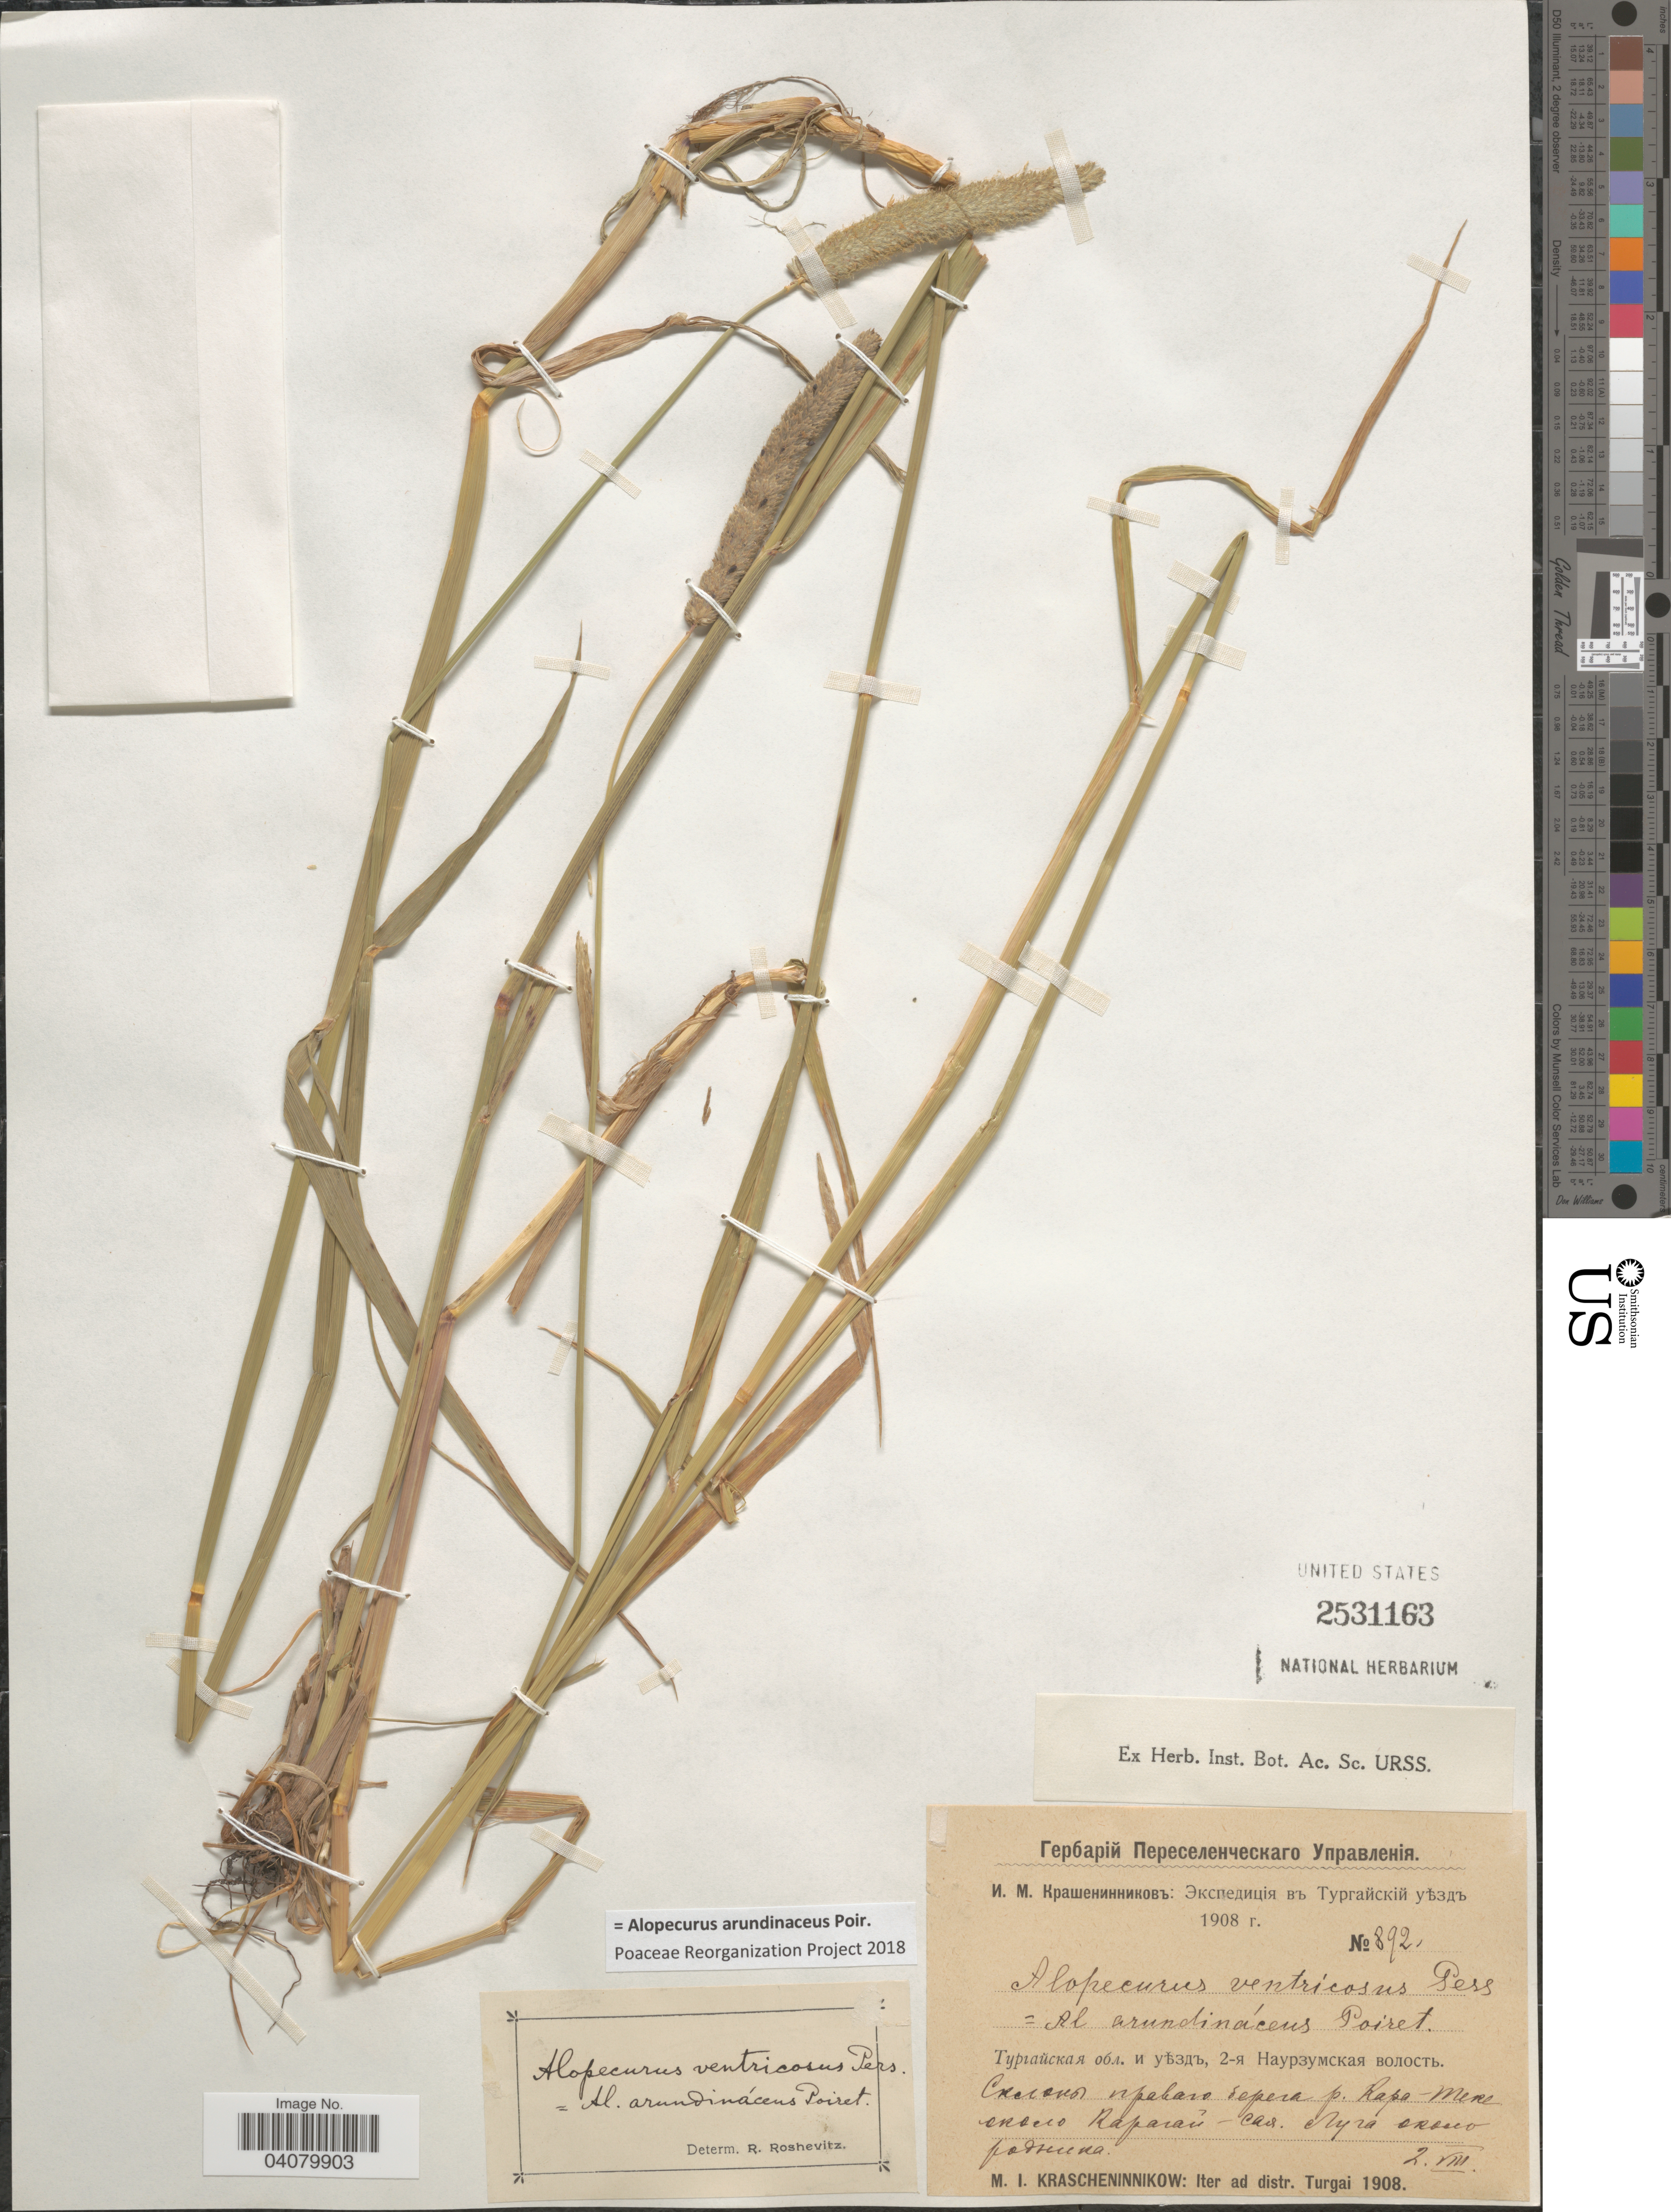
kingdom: Plantae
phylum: Tracheophyta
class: Liliopsida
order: Poales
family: Poaceae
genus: Alopecurus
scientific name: Alopecurus arundinaceus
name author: Poir.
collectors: M. Krascheninnikow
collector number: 892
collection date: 1908-08-02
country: Kazakhstan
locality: Iter ad distr. Turgai. Right shore of river Karateke, near Karagay-Say.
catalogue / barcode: US 2531163